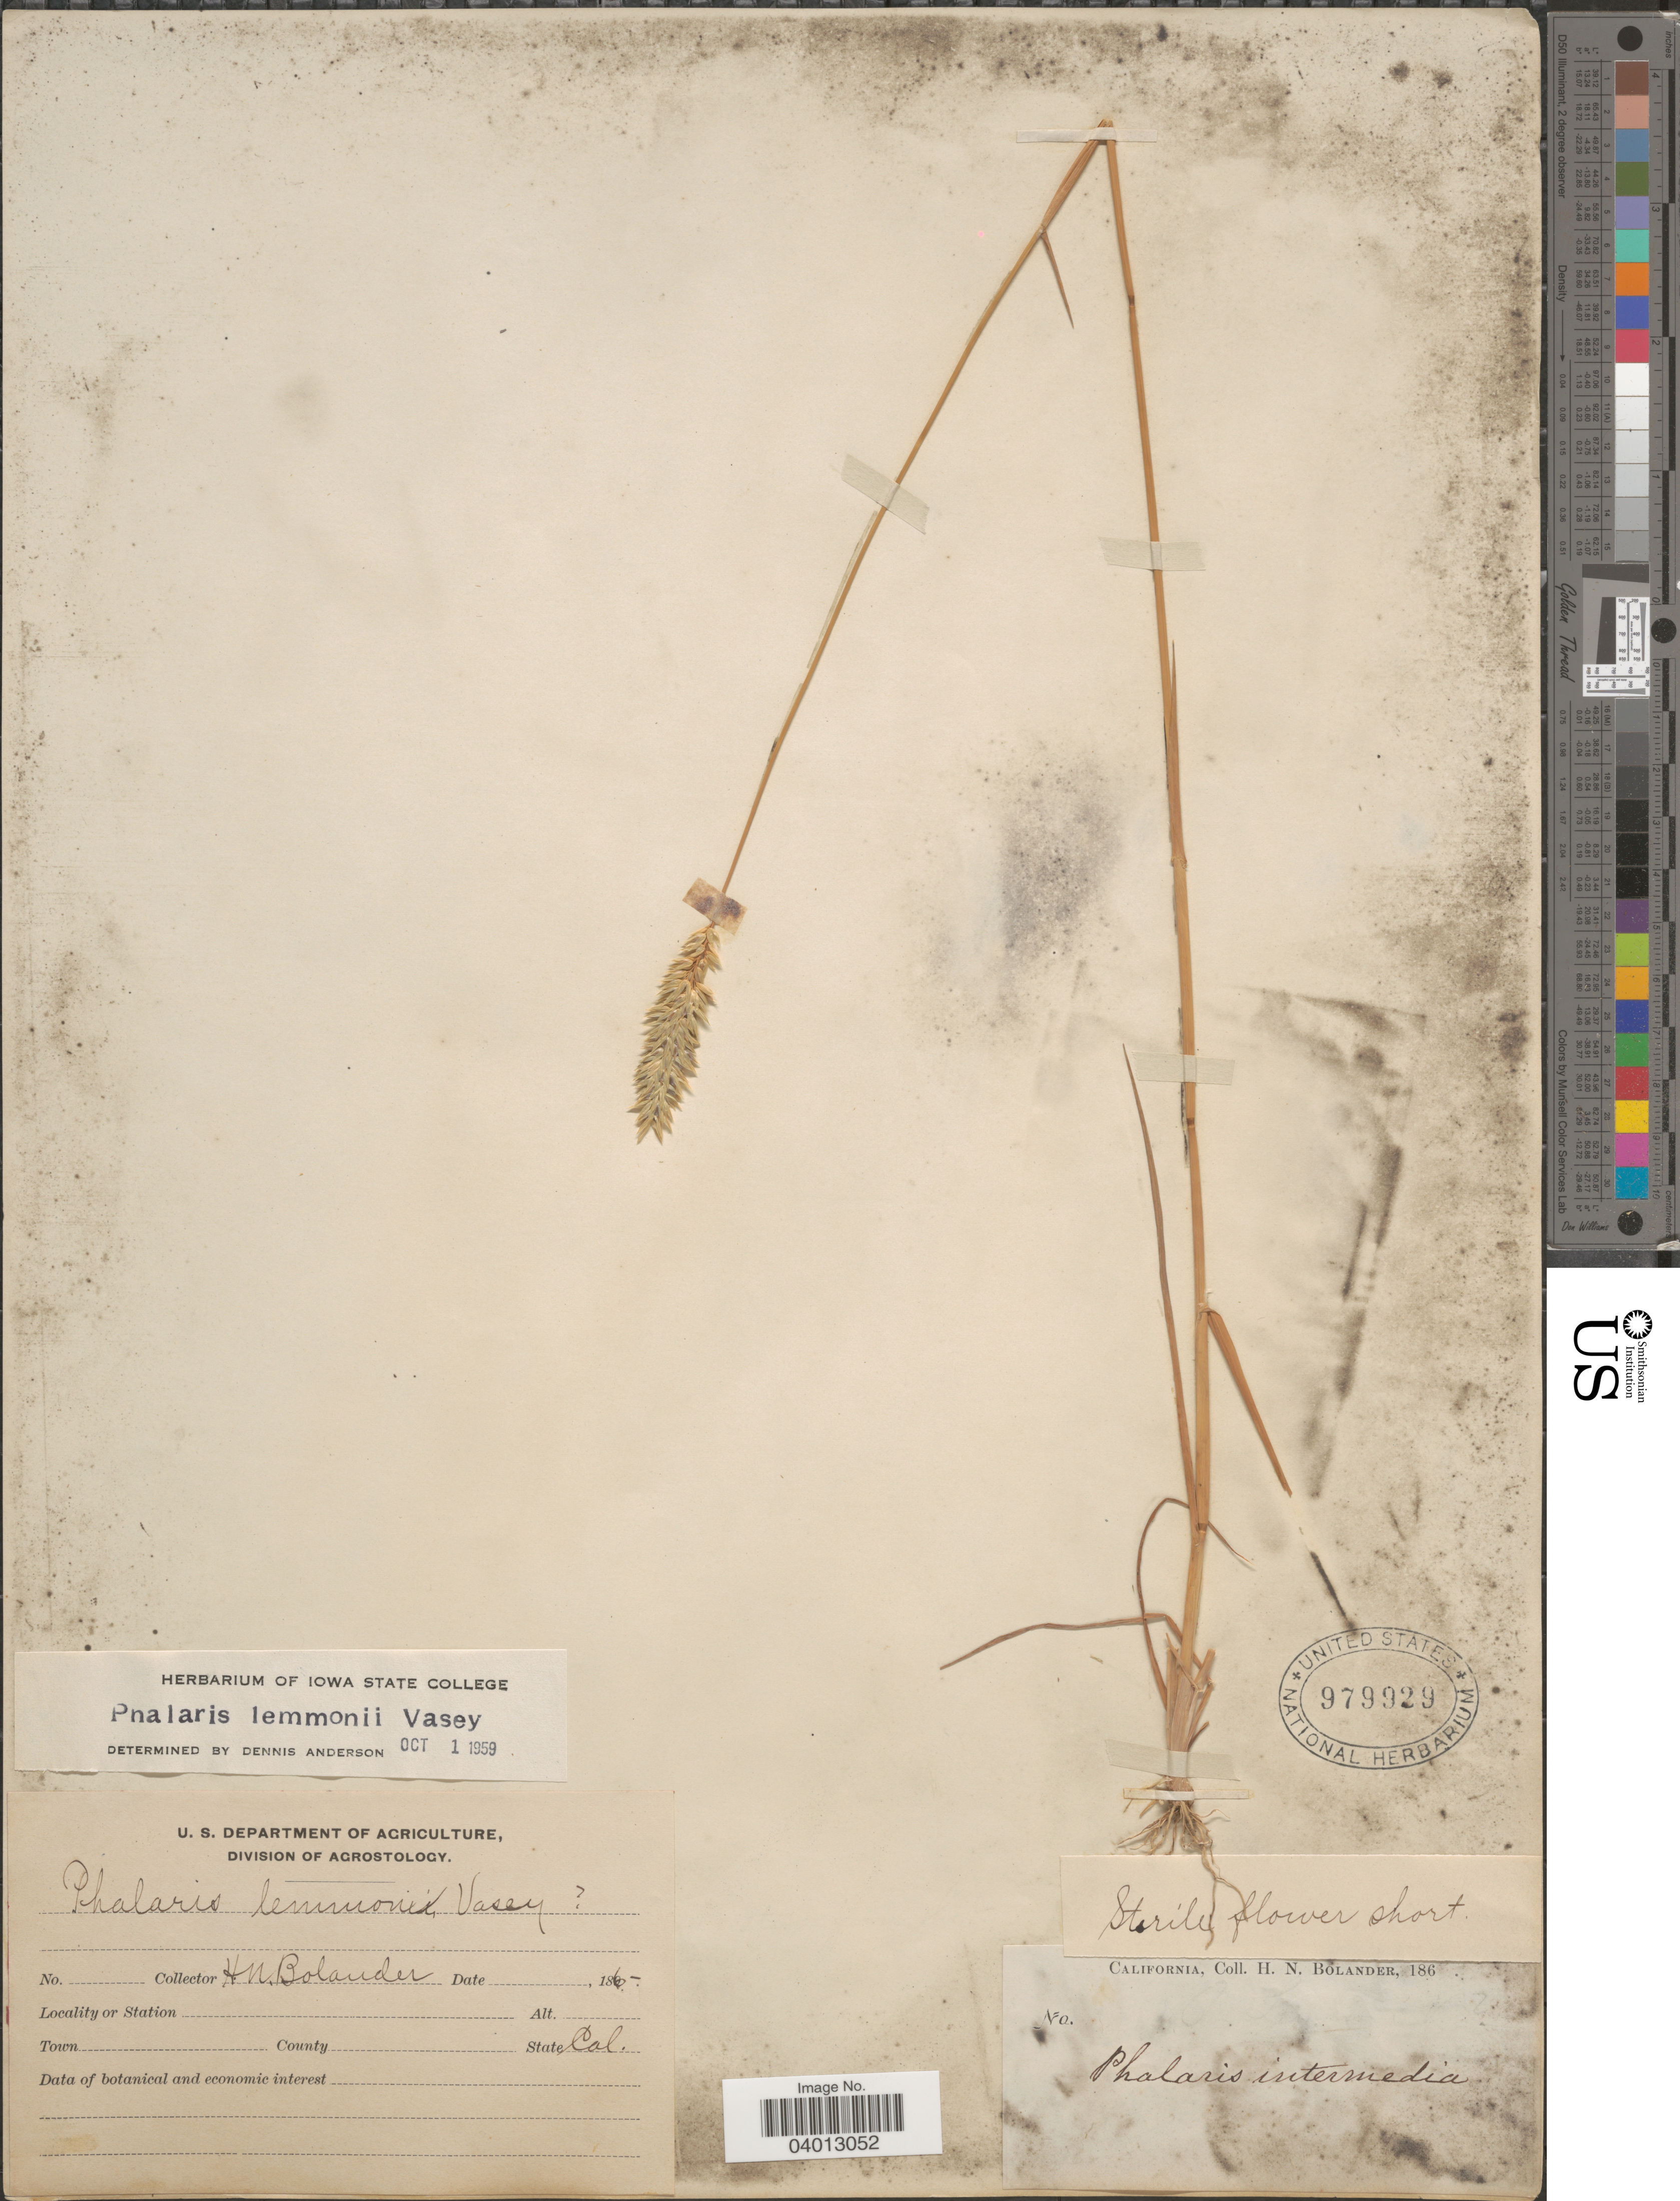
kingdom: Plantae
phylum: Tracheophyta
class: Liliopsida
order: Poales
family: Poaceae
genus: Phalaris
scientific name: Phalaris lemmonii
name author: Vasey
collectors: H. Bolander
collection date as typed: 186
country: United States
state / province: California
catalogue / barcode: US 979929